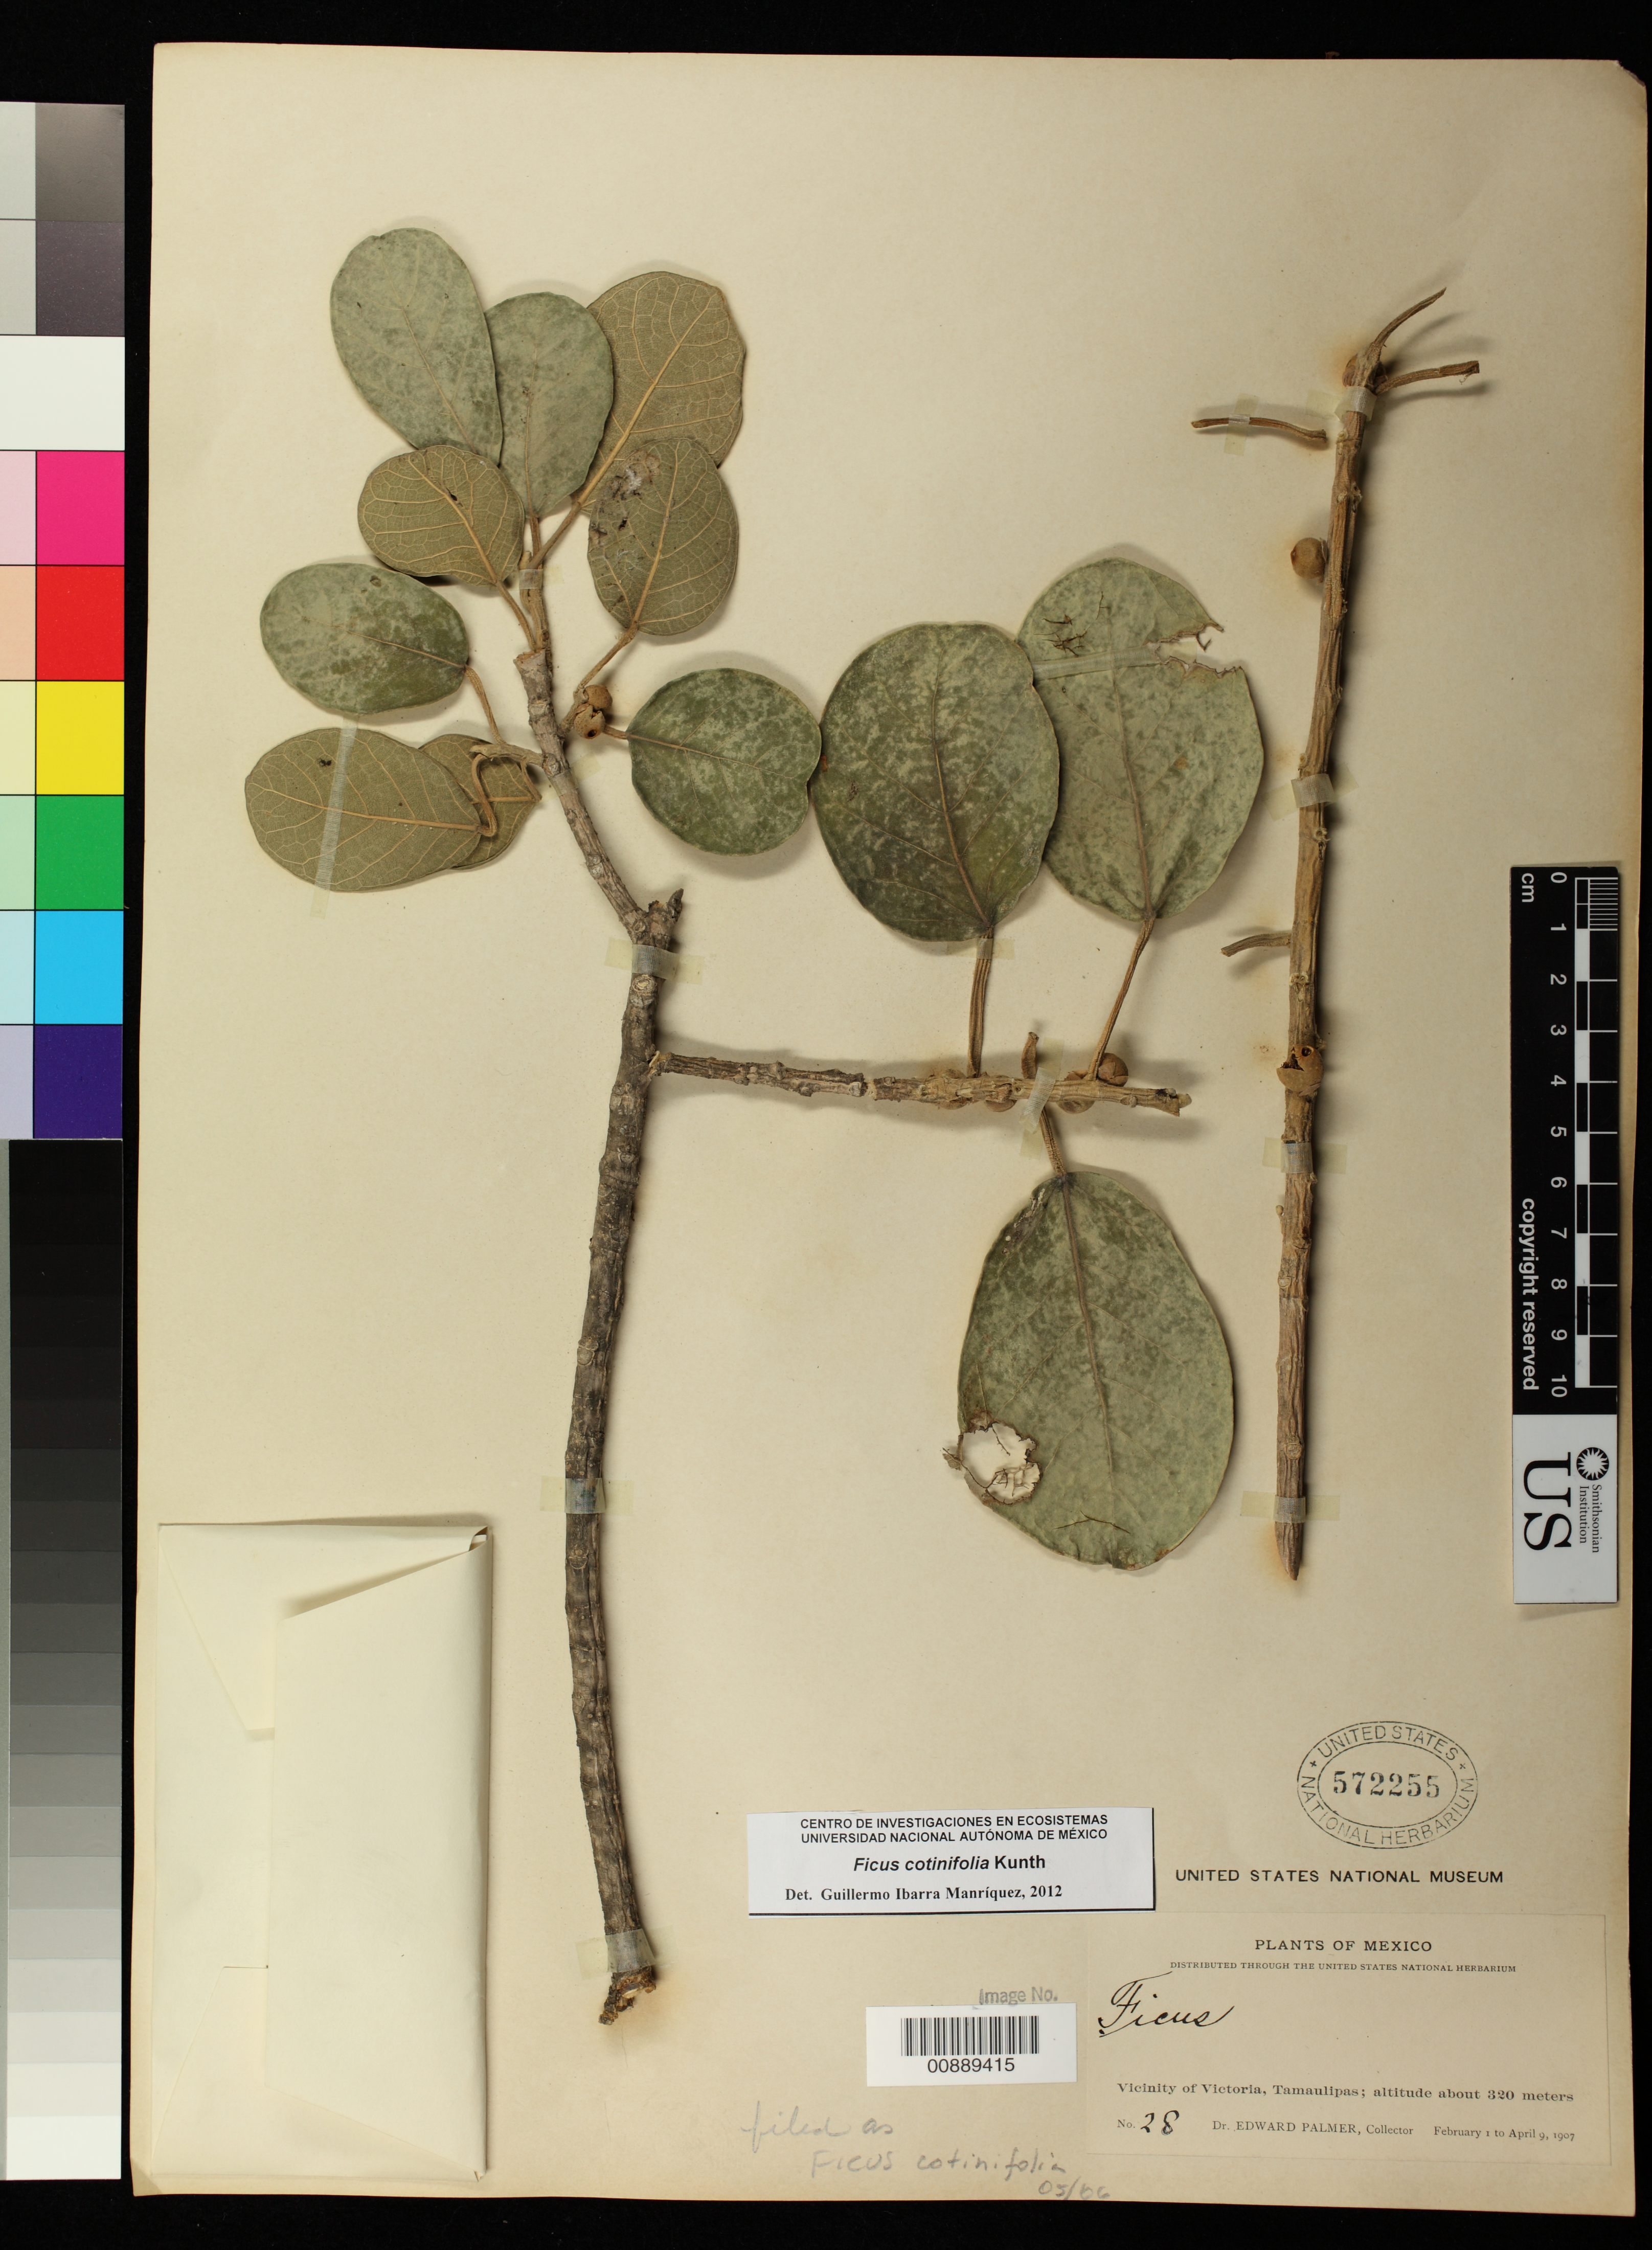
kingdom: Plantae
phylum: Tracheophyta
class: Magnoliopsida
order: Rosales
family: Moraceae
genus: Ficus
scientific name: Ficus cotinifolia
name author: Kunth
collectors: E. Palmer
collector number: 28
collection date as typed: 01 Feb 1907 to 09 Apr 1907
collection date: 1907-02-01/1907-04-09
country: Mexico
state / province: Tamaulipas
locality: Vicinity of Victoria.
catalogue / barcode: US 572255